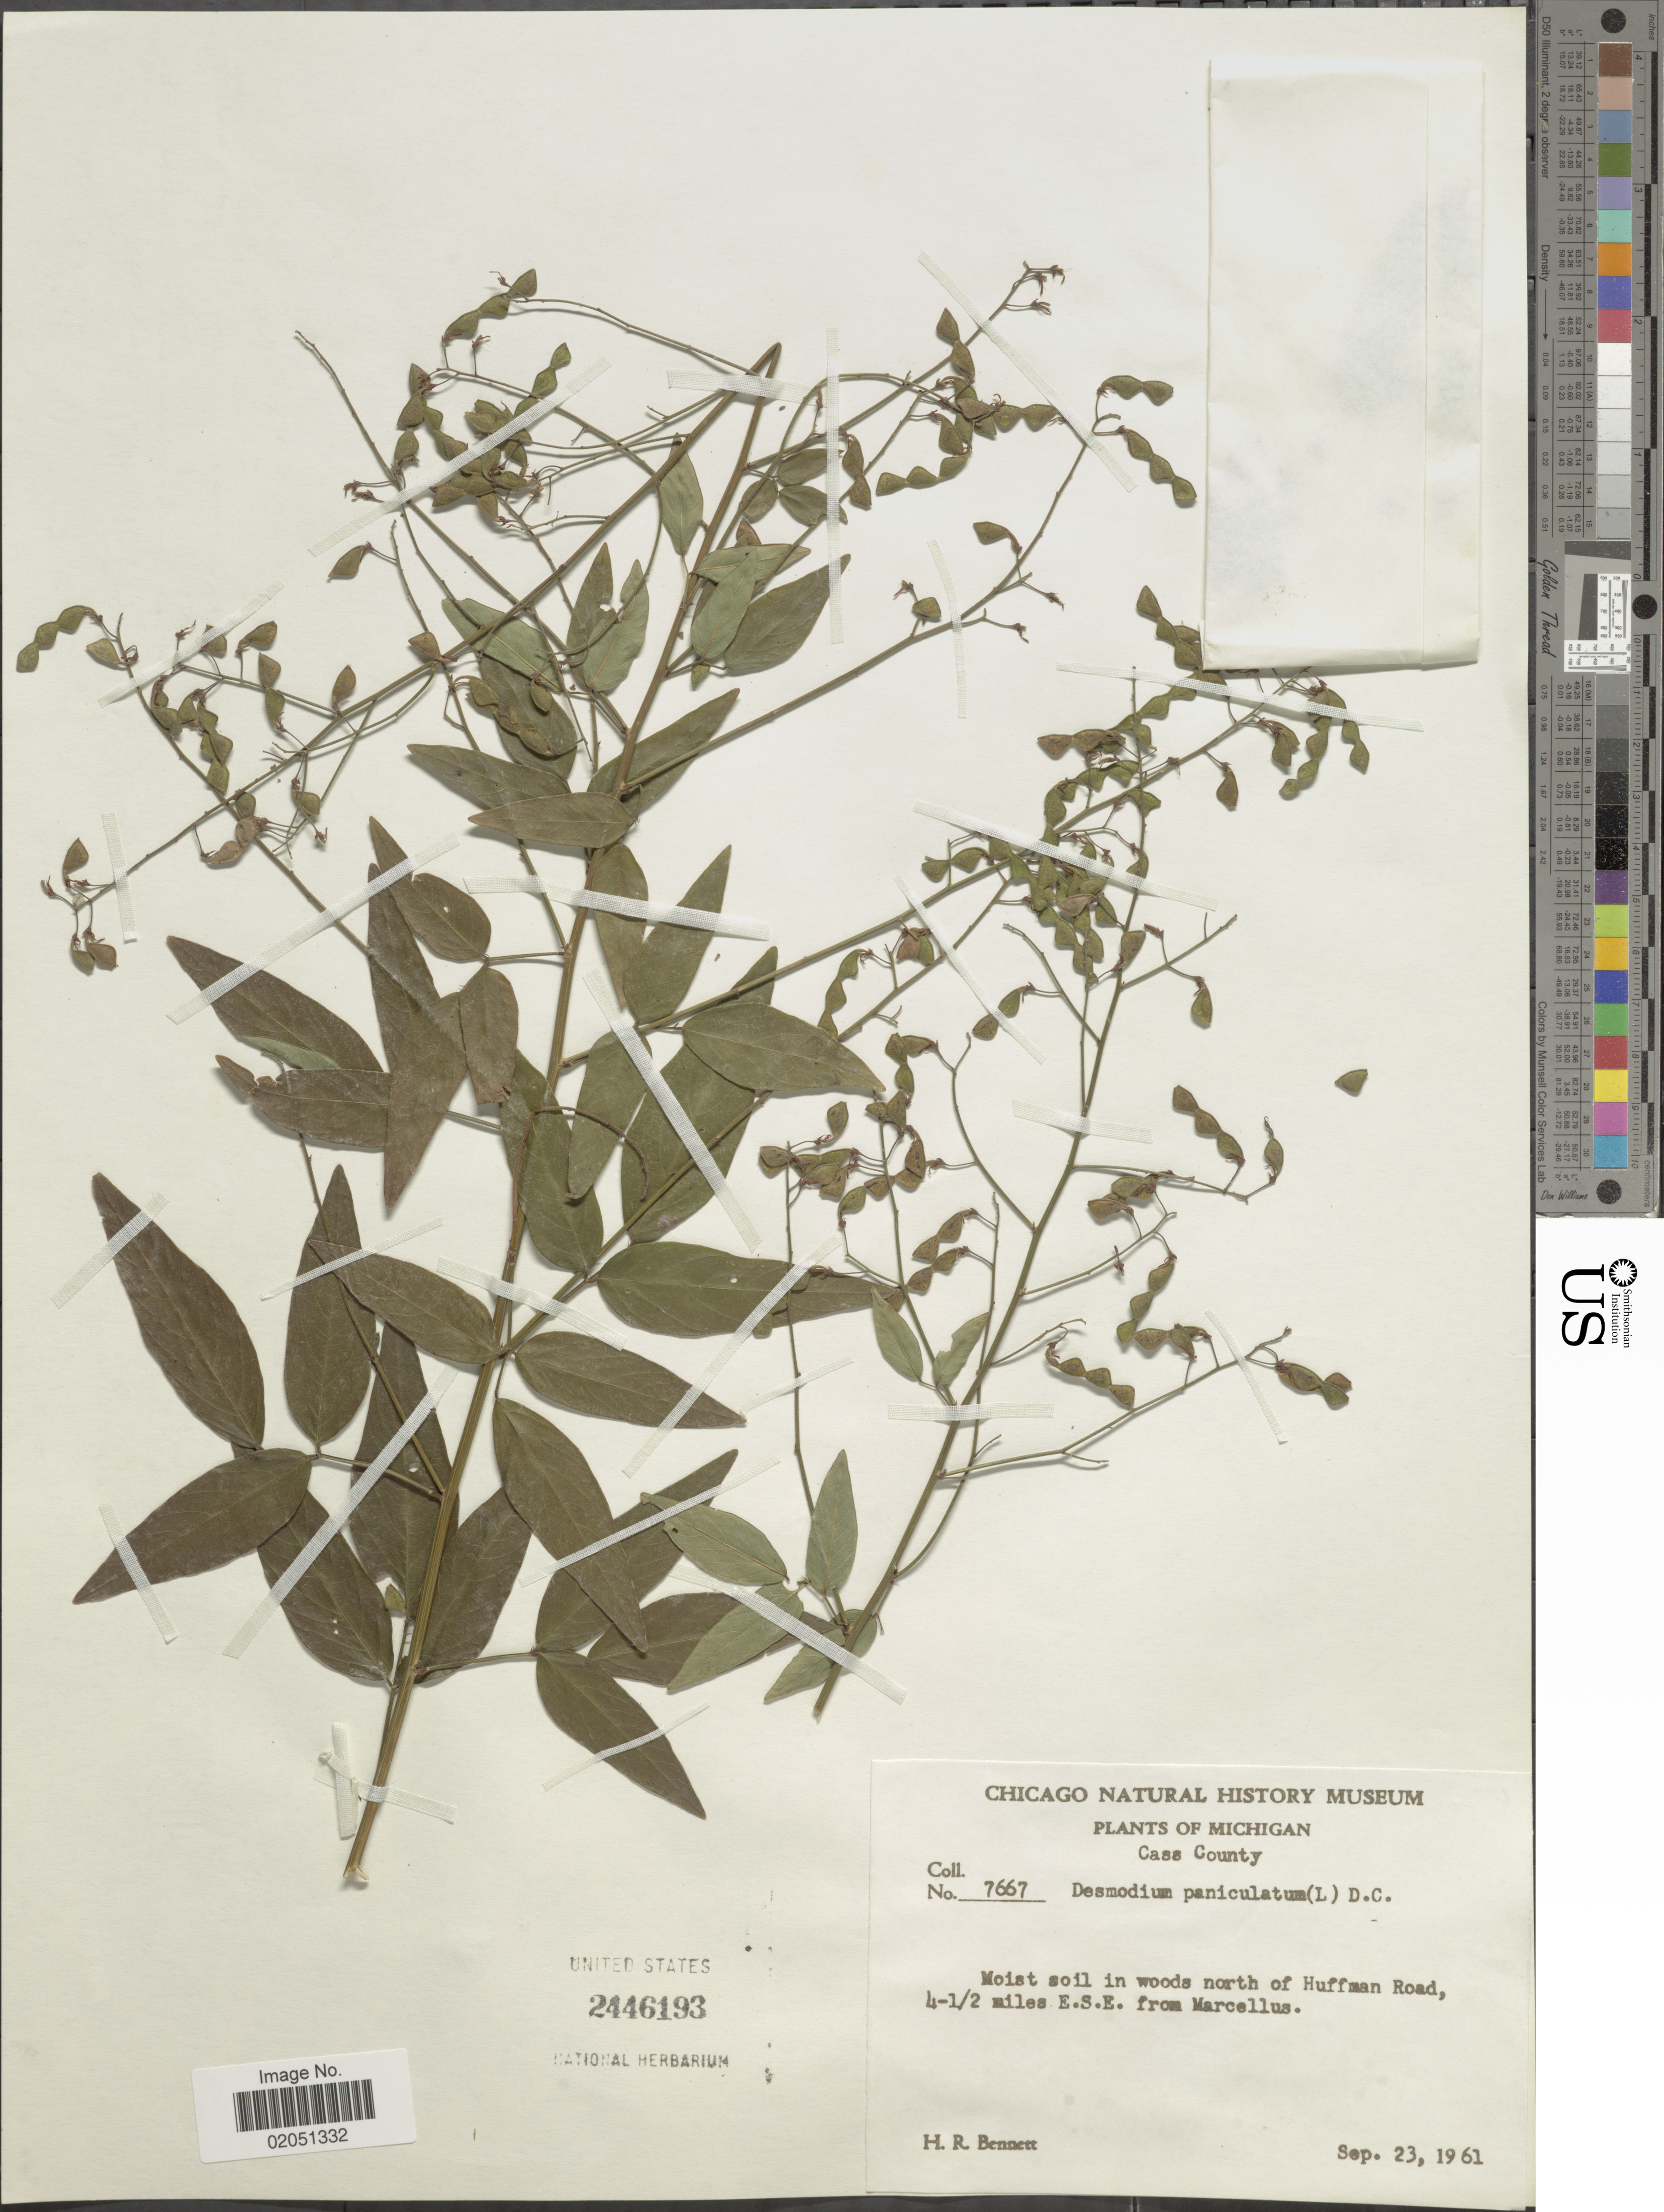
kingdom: Plantae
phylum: Tracheophyta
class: Magnoliopsida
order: Fabales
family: Fabaceae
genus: Desmodium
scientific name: Desmodium paniculatum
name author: (L.) DC.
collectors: H. R. Bennett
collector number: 7667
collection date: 1961-09-23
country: Mexico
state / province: Michoacán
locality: Cass County, Moist soil in woods north of Huffman Road, 4-½ miles E.S.E. from Marcellus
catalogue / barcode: US 2446193